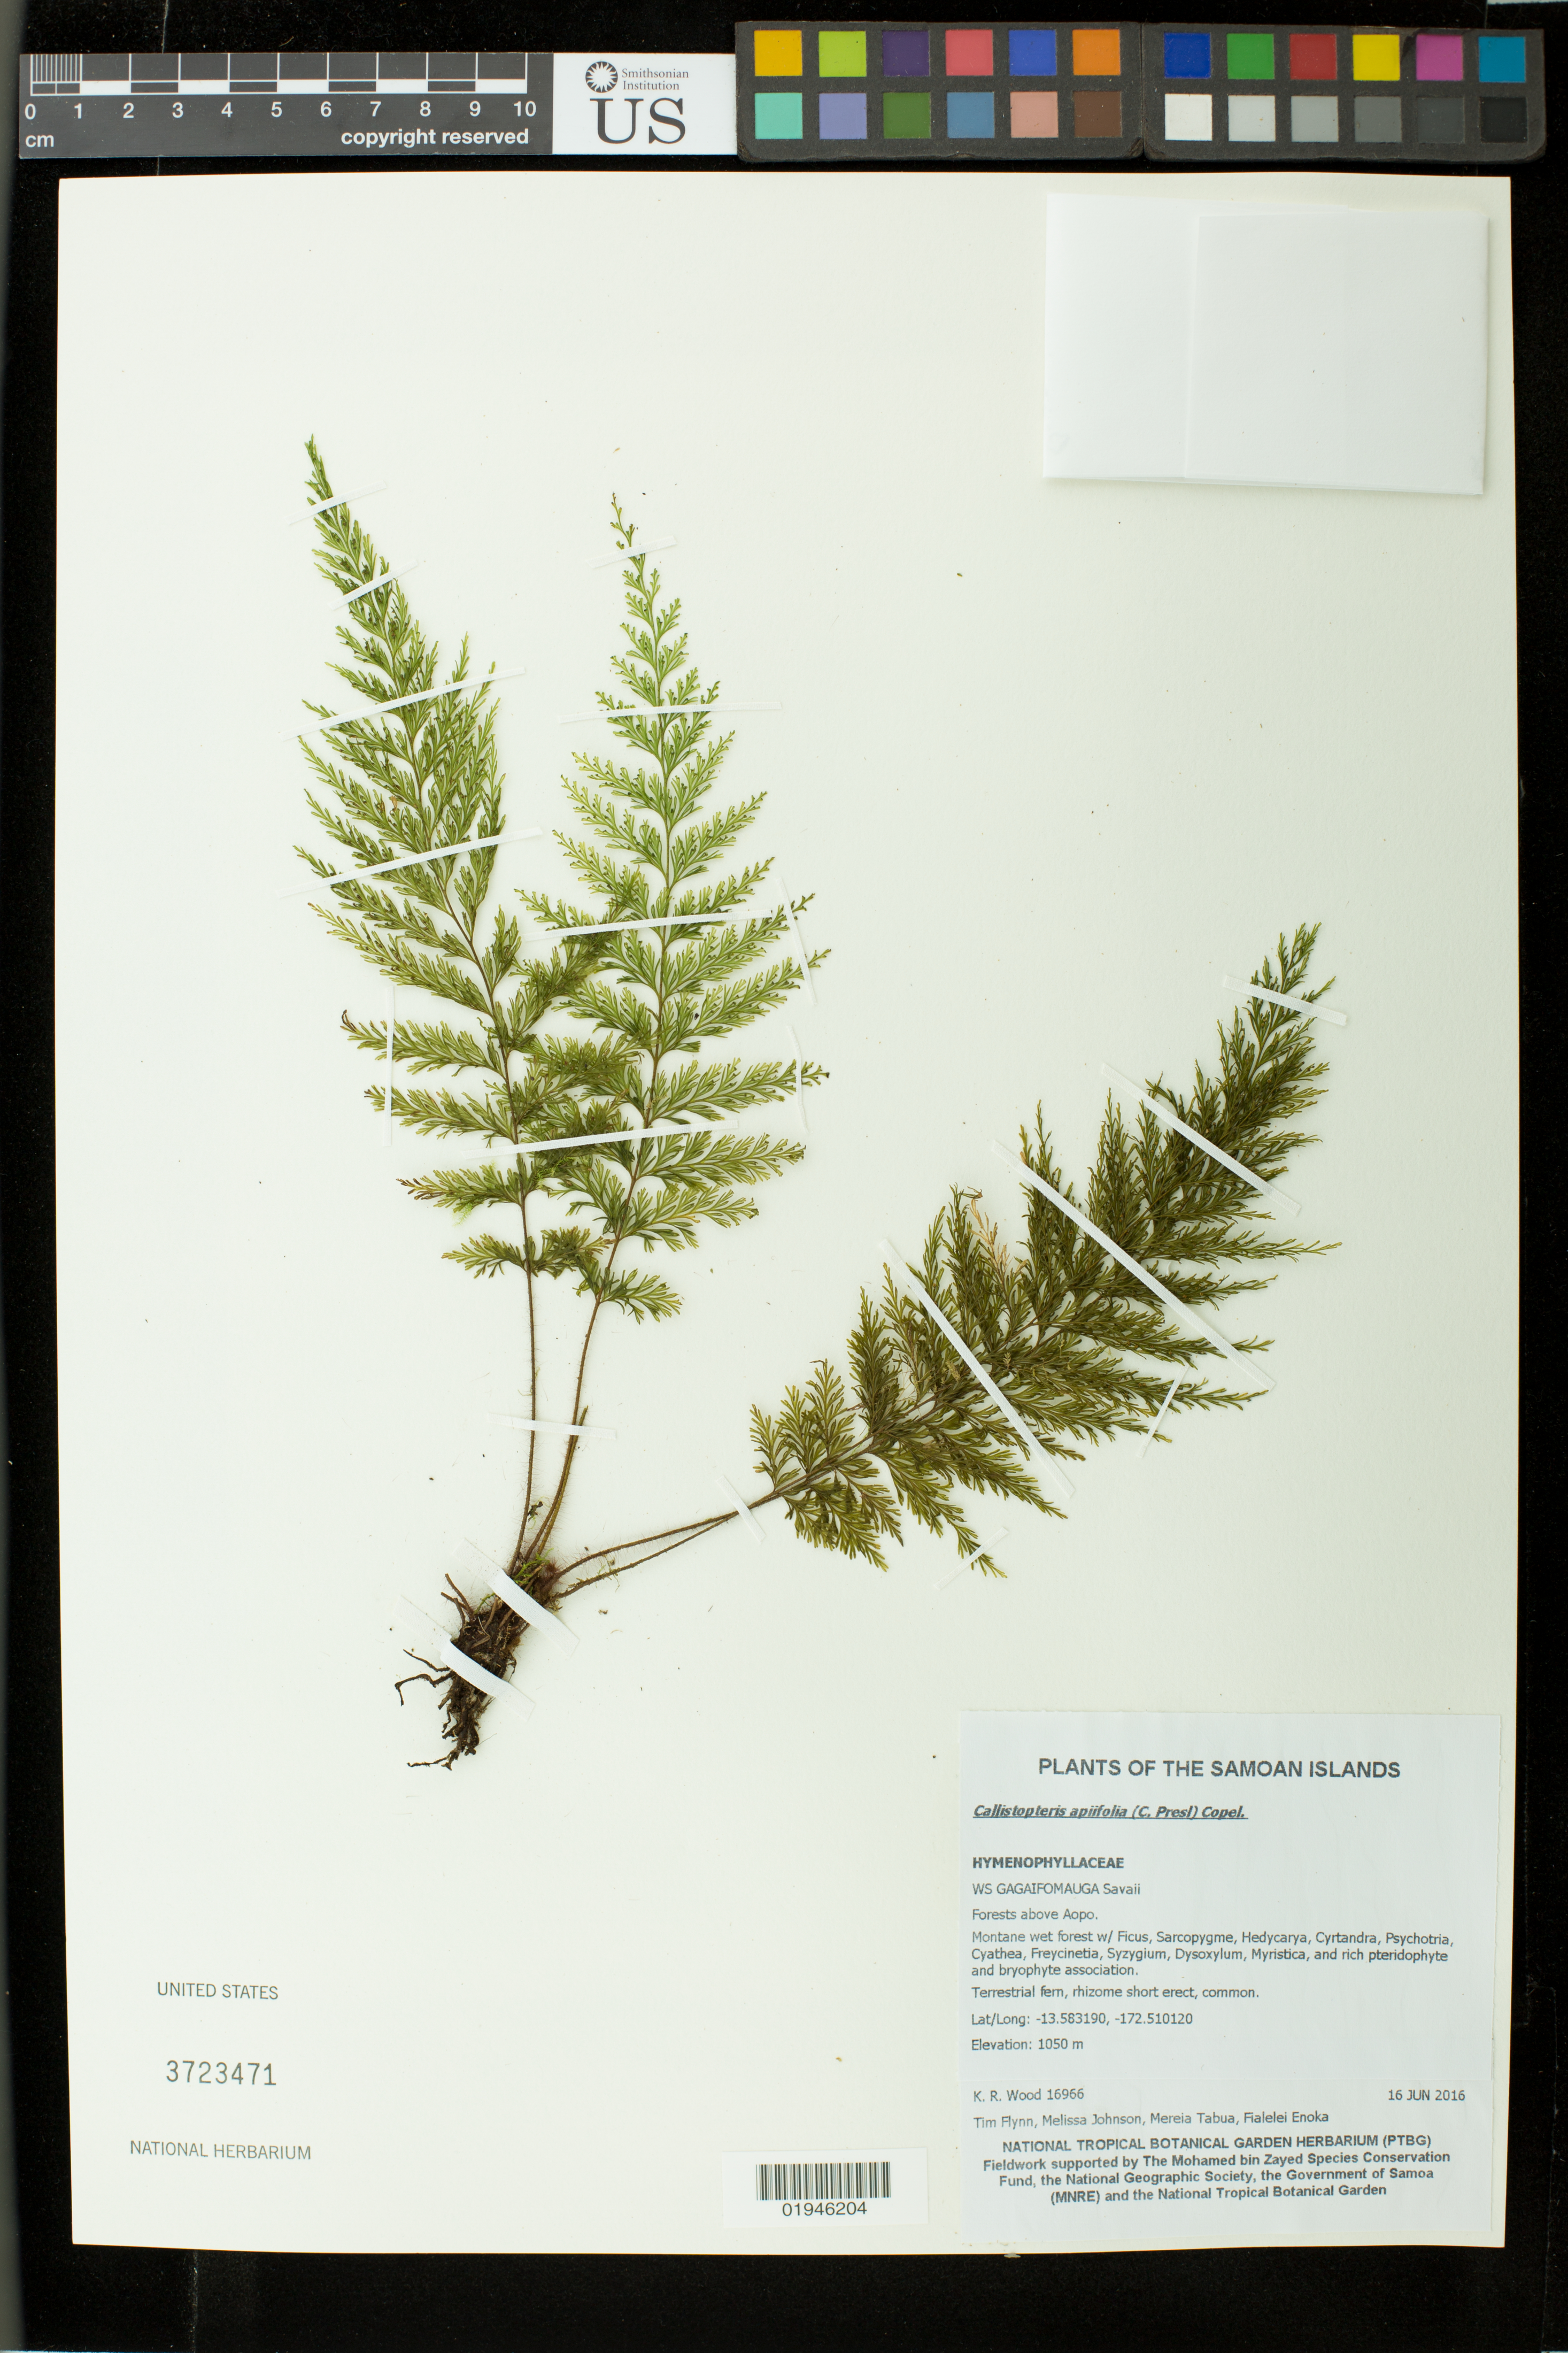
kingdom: Plantae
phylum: Tracheophyta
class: Polypodiopsida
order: Hymenophyllales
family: Hymenophyllaceae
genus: Callistopteris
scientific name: Callistopteris apiifolia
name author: (C. Presl) Copel.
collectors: K. R. Wood, T. W. Flynn, M. Johnson, M. Tabua & F. Enoka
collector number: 16966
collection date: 2016-06-16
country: Samoa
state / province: Gagaifomauga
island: Savai'i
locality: Savaii, Forests above Aopo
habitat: Montane wet forest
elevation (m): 1000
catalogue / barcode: US 3723471